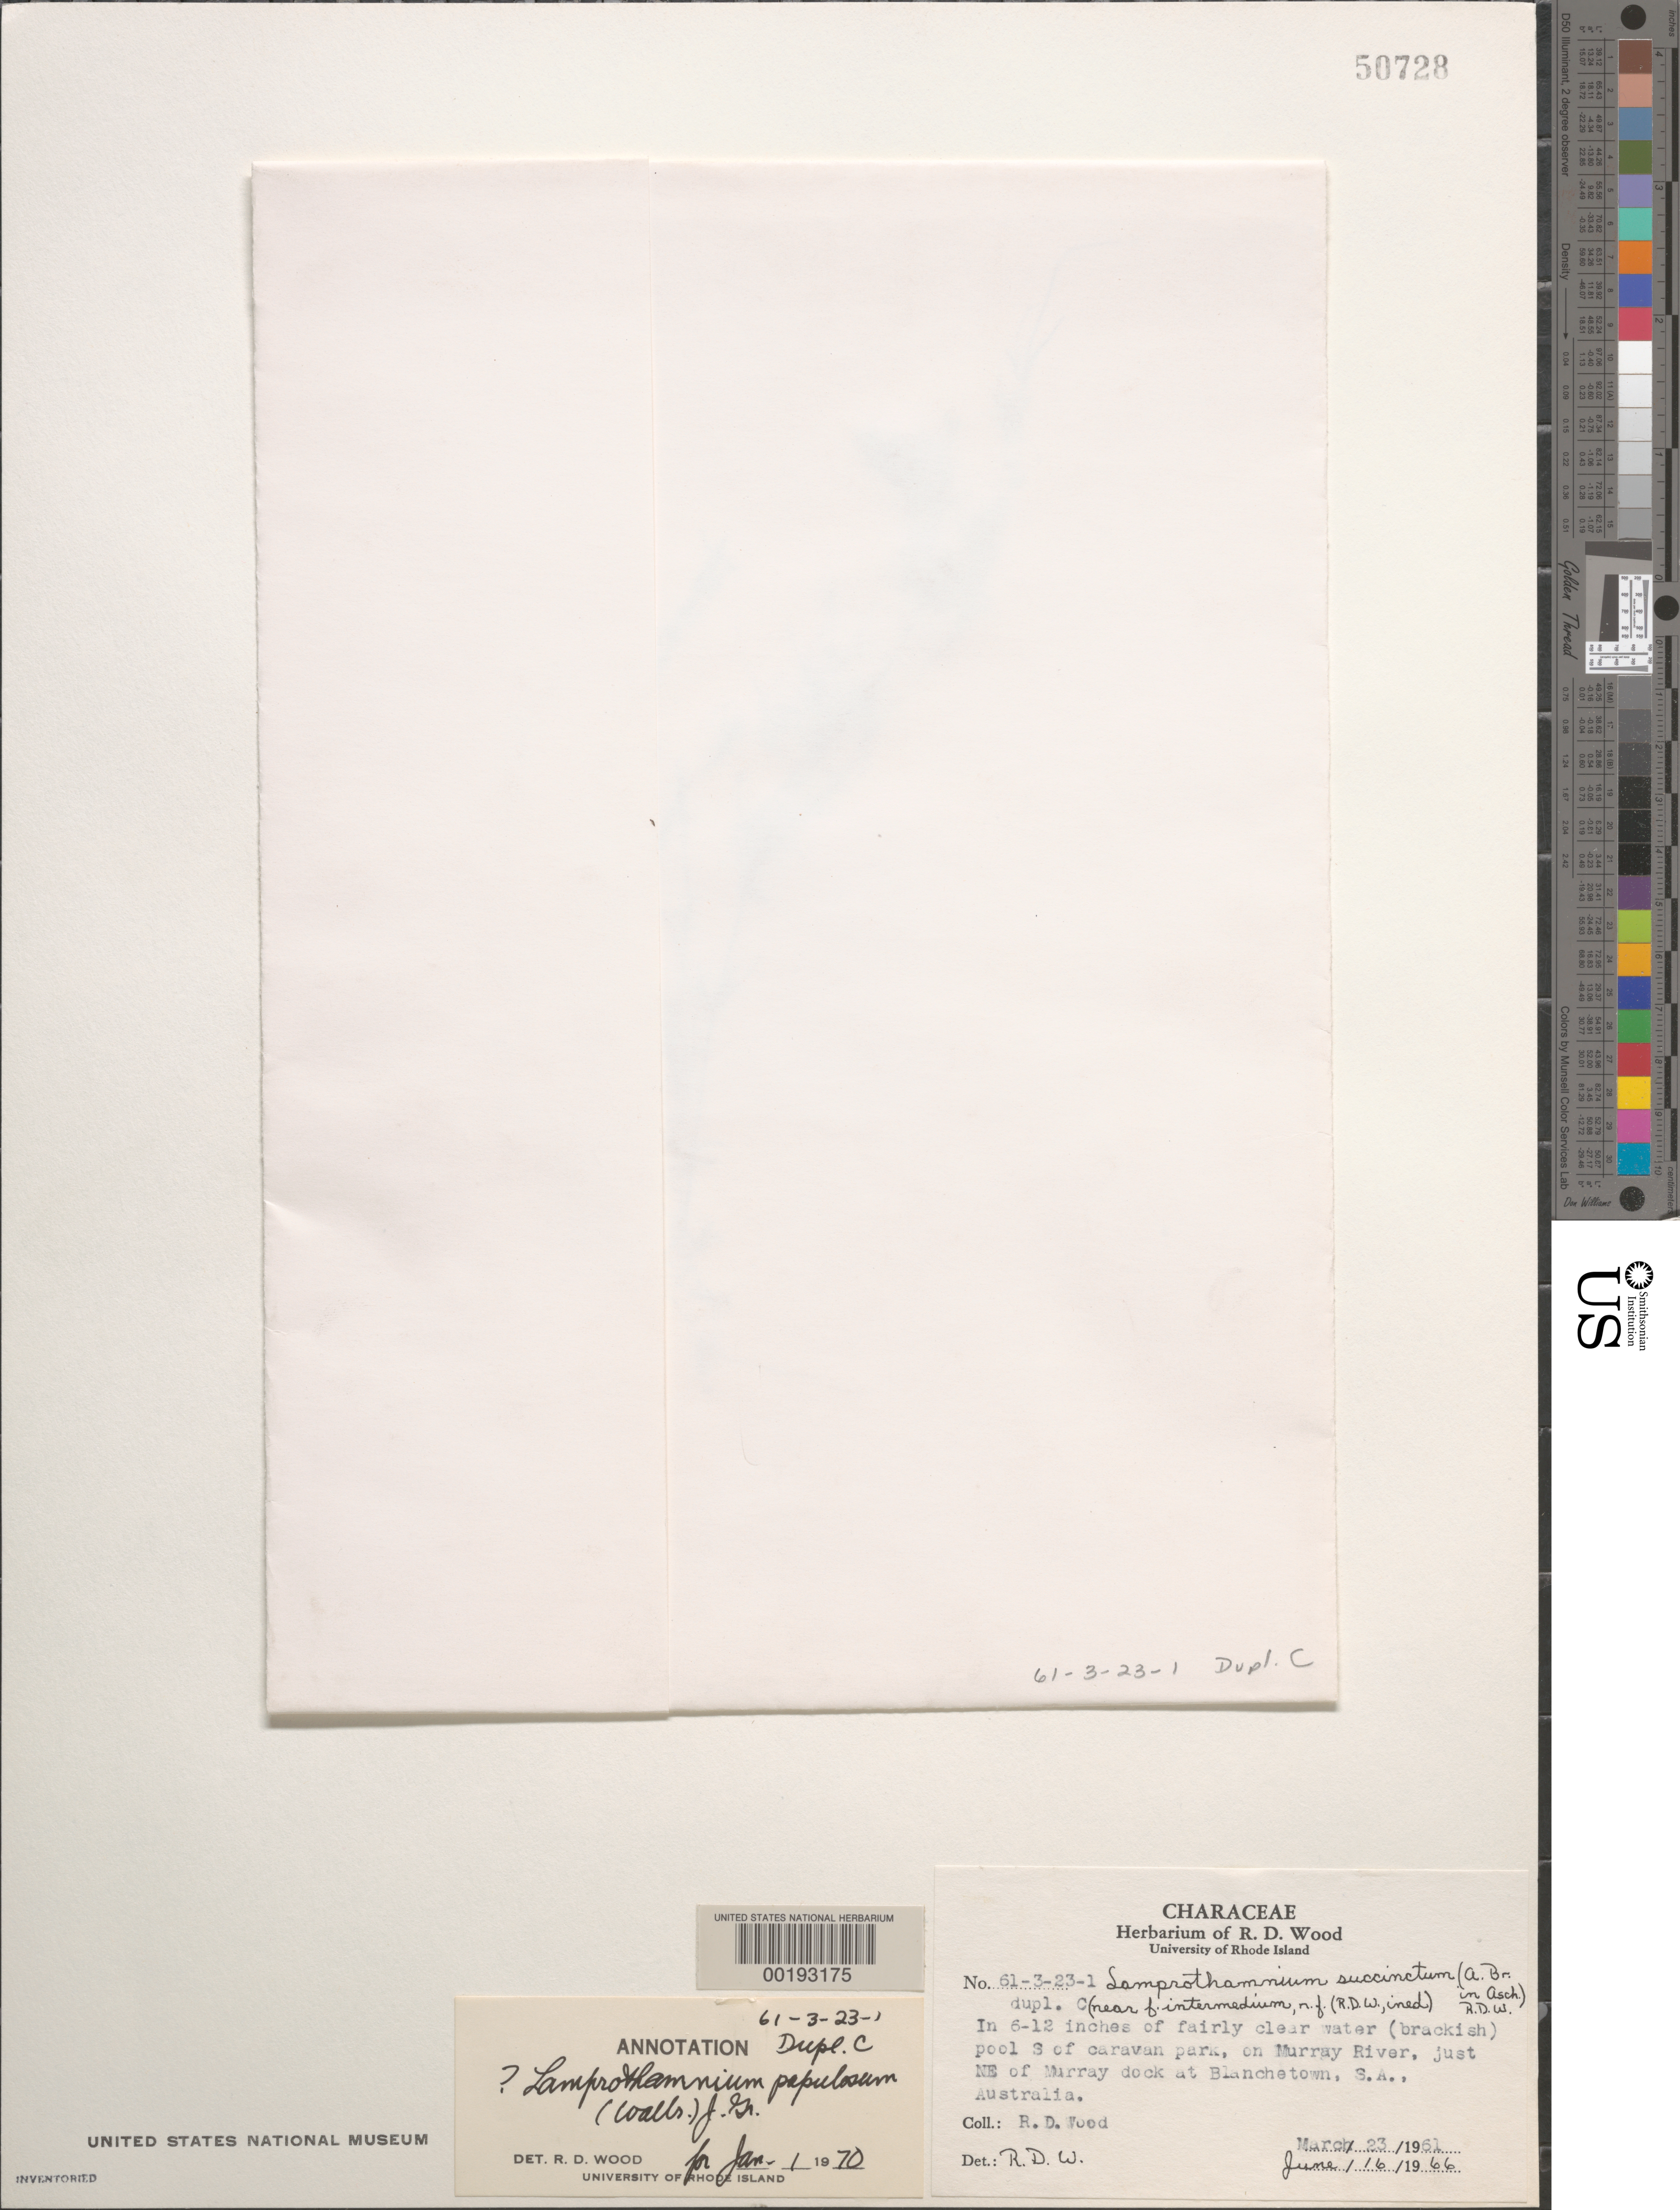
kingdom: Plantae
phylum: Charophyta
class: Charophyceae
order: Charales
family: Characeae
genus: Lamprothamnium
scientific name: Lamprothamnium papulosum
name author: (Wallr.) J. Groves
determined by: Wood, R. D.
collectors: R. Wood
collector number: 61-3-23-1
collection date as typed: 23 Mar 1961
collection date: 1961-03-23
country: Australia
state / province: Western Australia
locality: Murray river, just northeast of murray dock, blanchetown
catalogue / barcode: US 50728